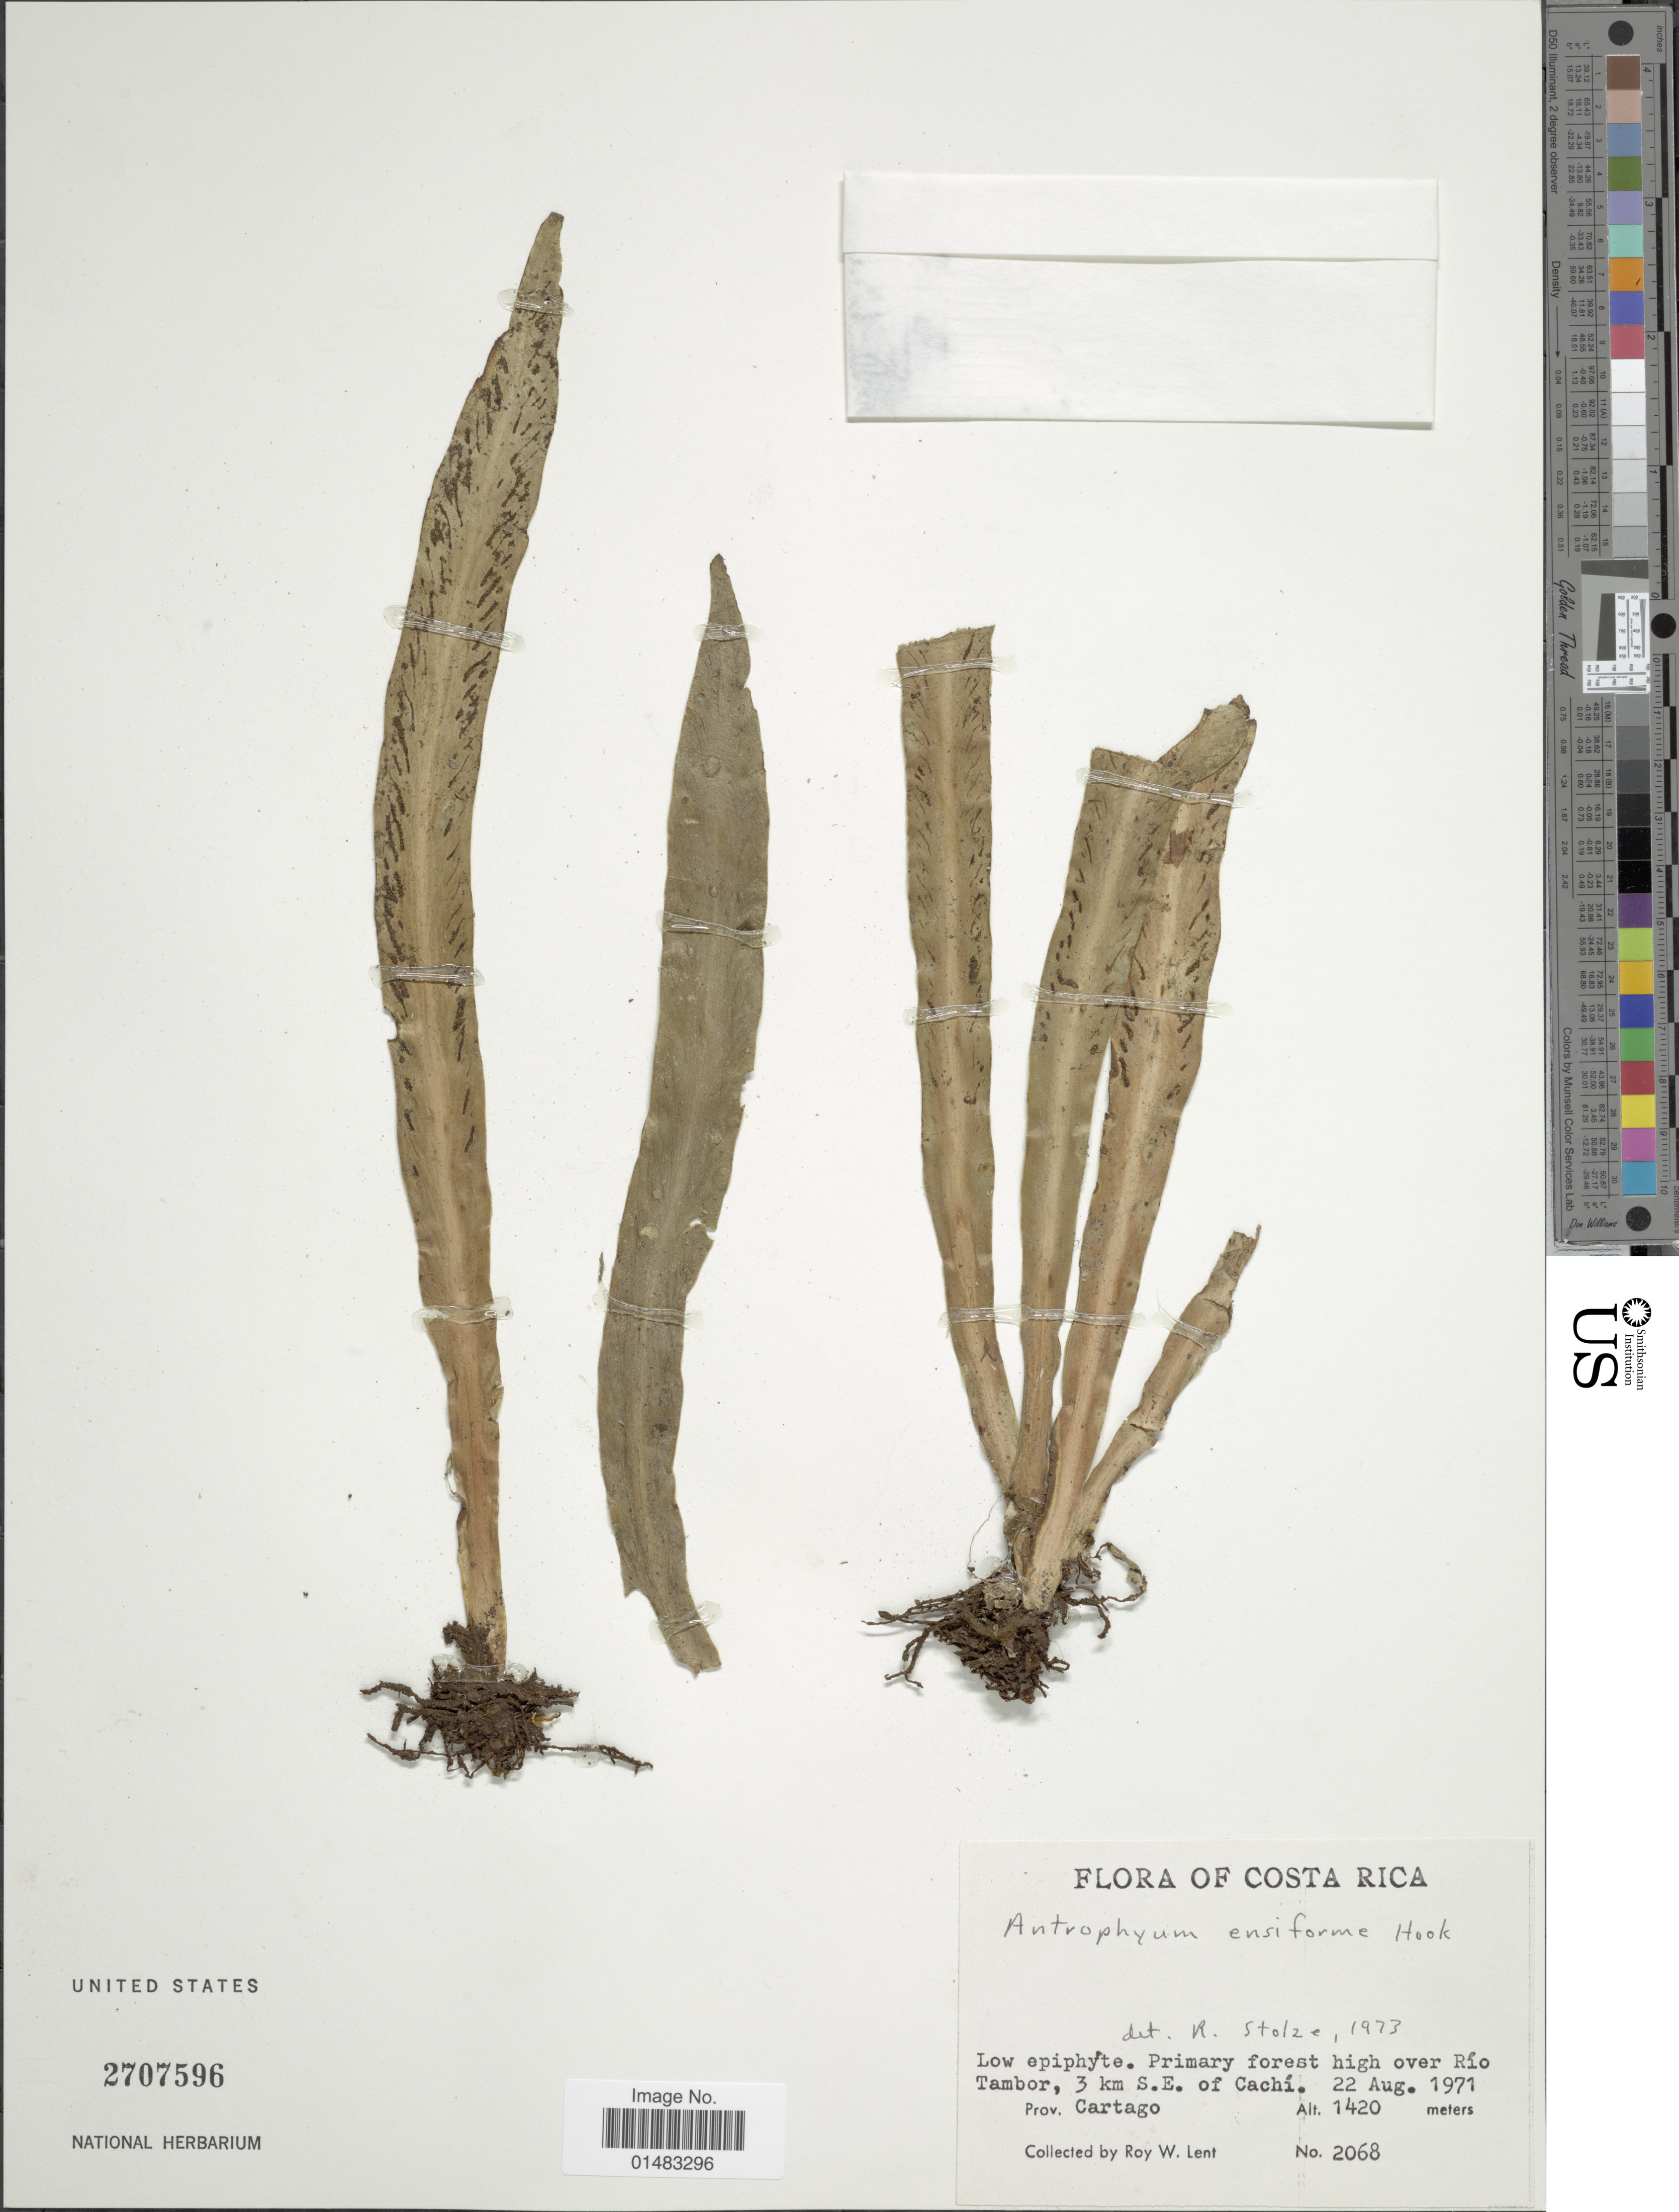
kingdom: Plantae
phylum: Tracheophyta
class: Polypodiopsida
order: Polypodiales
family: Pteridaceae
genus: Scoliosorus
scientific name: Scoliosorus ensiformis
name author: (Hook.) T. Moore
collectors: R. W. Lent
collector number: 2068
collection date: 1971-08-22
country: Costa Rica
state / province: Cartago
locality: Flora of Costa Rica, Low epiphyte. Primary forest high over Rio Tambor, 3 km S.E. of Cachi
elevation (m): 1420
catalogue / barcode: US 2707596